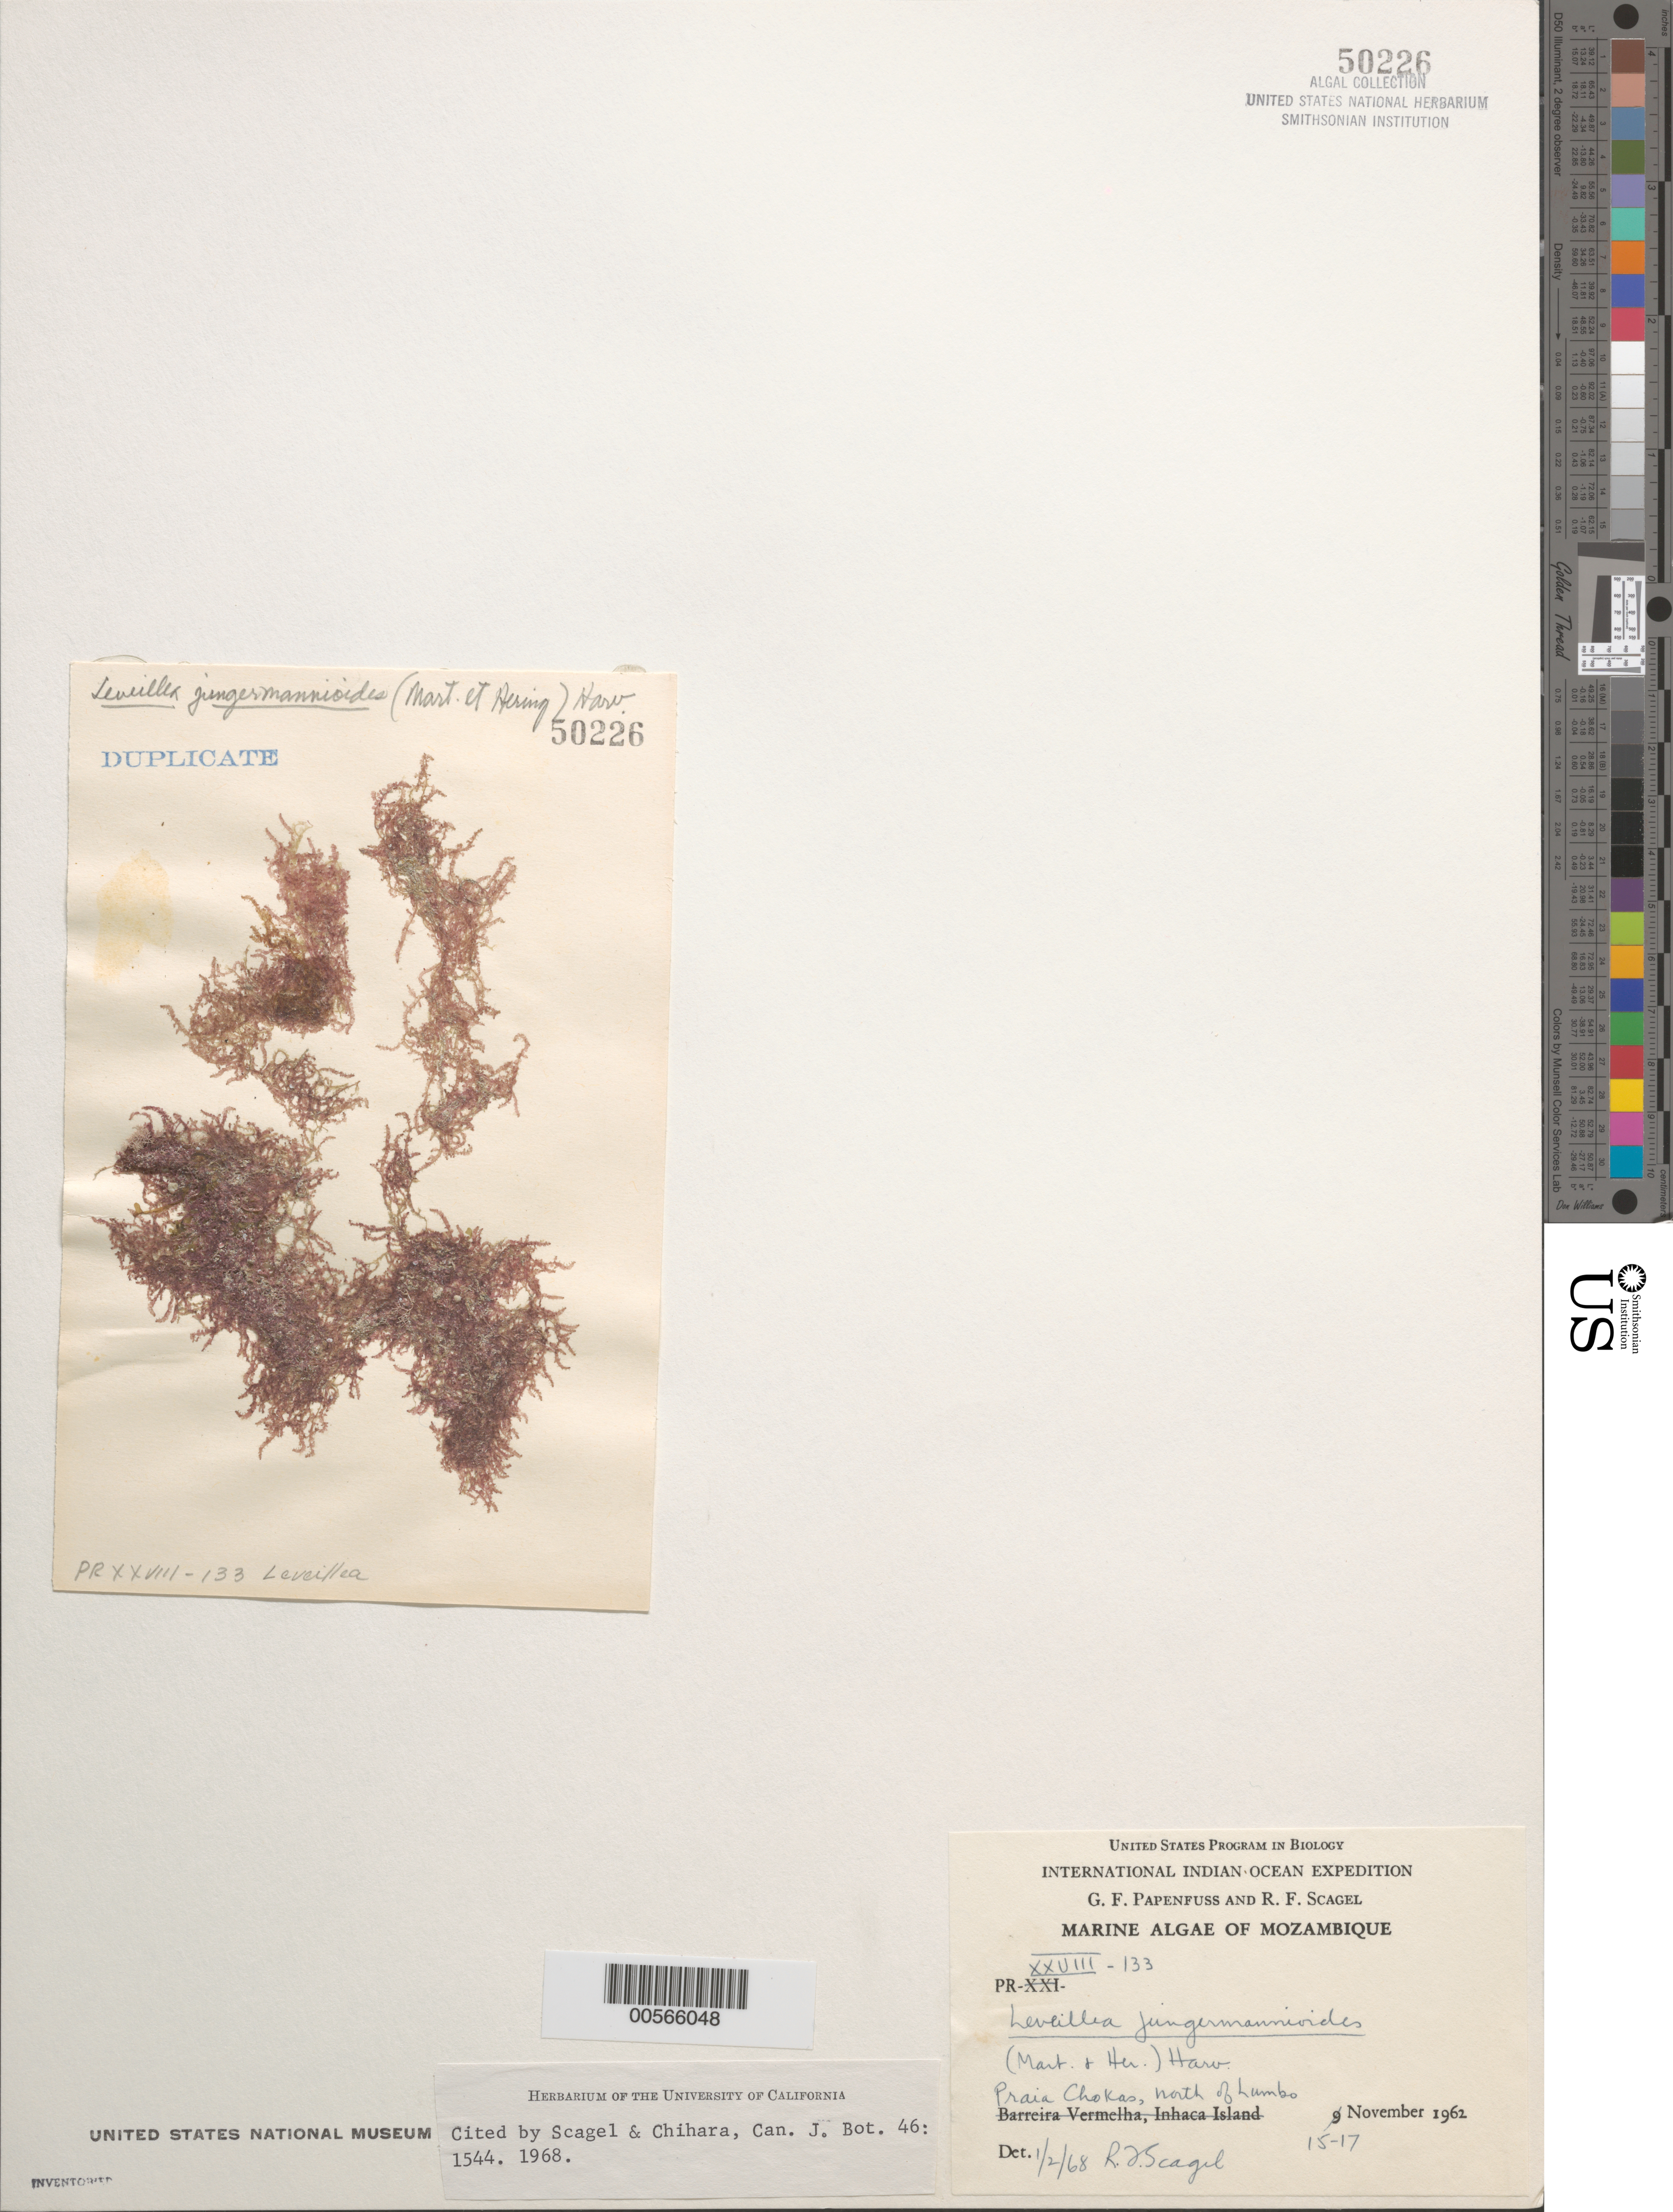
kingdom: Plantae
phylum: Rhodophyta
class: Florideophyceae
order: Ceramiales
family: Rhodomelaceae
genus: Leveillea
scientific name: Leveillea jungermannioides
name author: (Hering & G. Martens in G. Martens & Hering) Harv.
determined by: Scagel, R. F.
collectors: G. Papenfuss & R. F. Scagel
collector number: PR-XXVIII-133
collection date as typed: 15 Nov 1962 to 17 Nov 1962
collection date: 1962-11-15/1962-11-17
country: Mozambique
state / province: Nampula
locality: Praia Chokas, north of Lumbo, Ilha District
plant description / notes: International Indian Ocean Expedition, 1962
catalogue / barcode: US 50226